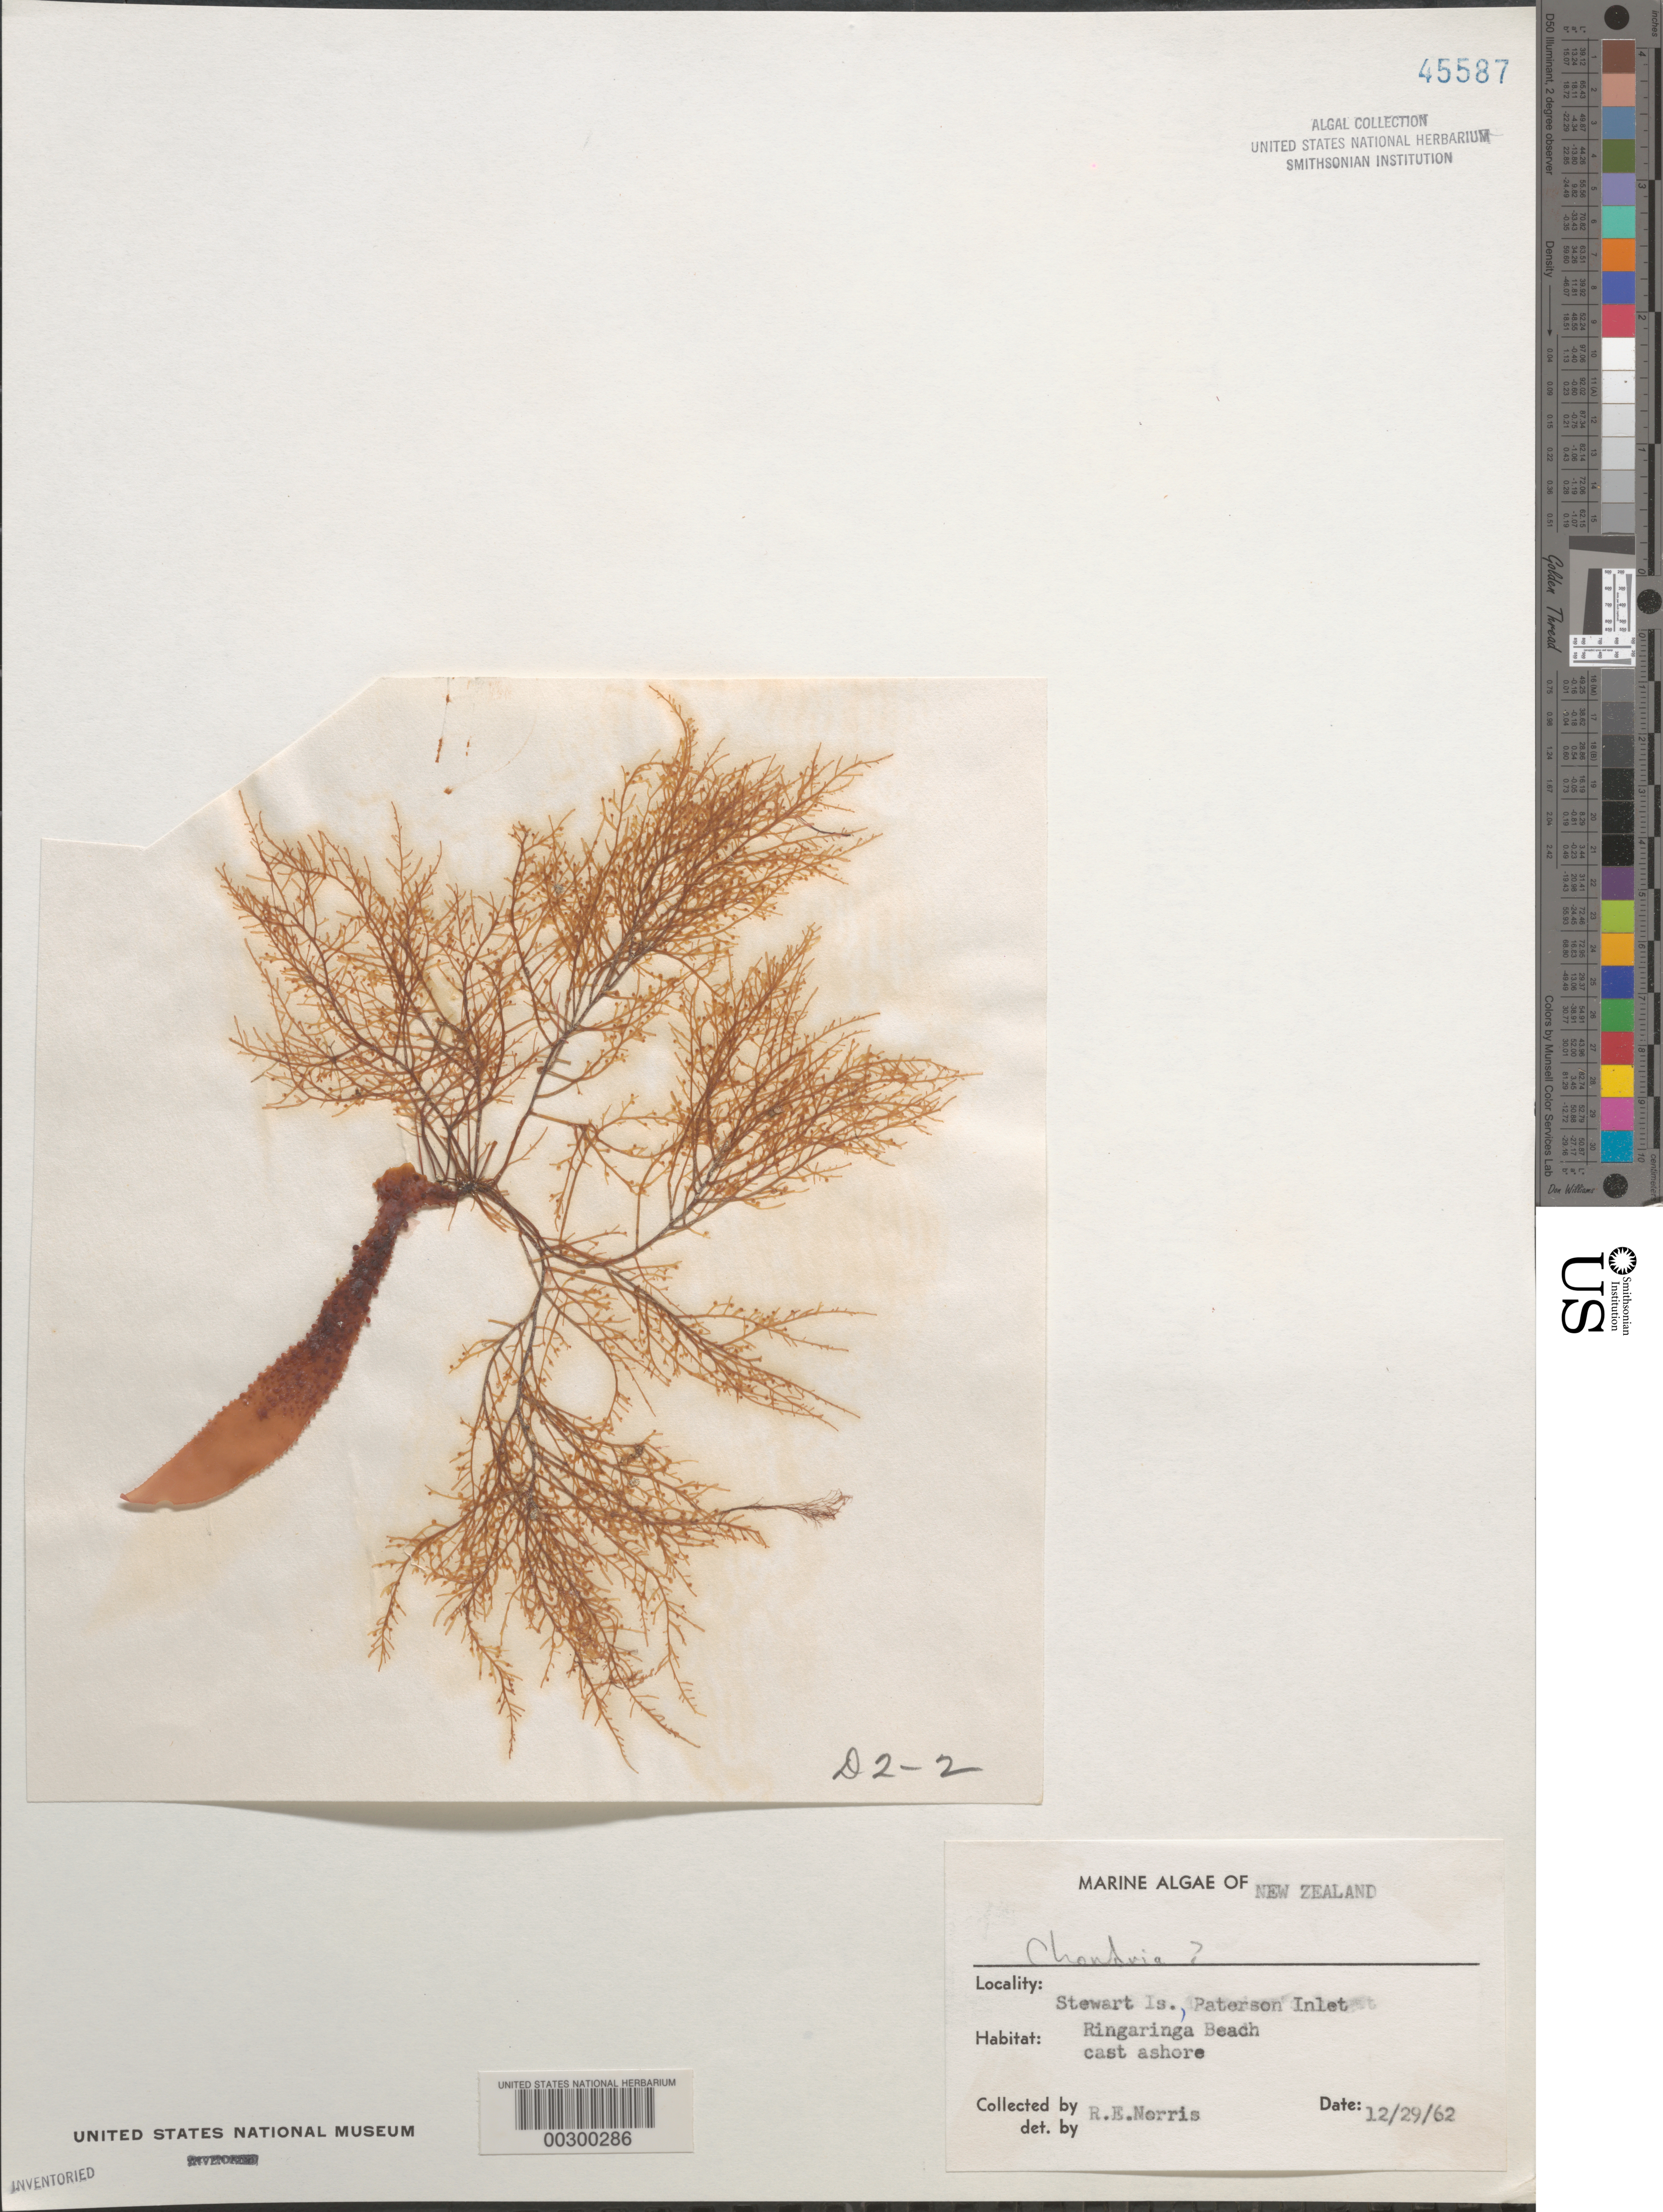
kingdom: Plantae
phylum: Rhodophyta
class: Florideophyceae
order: Ceramiales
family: Rhodomelaceae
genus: Chondria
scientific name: Chondria sp.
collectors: R. E. Norris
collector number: D2-2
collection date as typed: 29 Dec 1962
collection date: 1962-12-29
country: New Zealand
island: Stewart Island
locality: Paterson Inlet, Ringaringa Beach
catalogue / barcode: US 45587